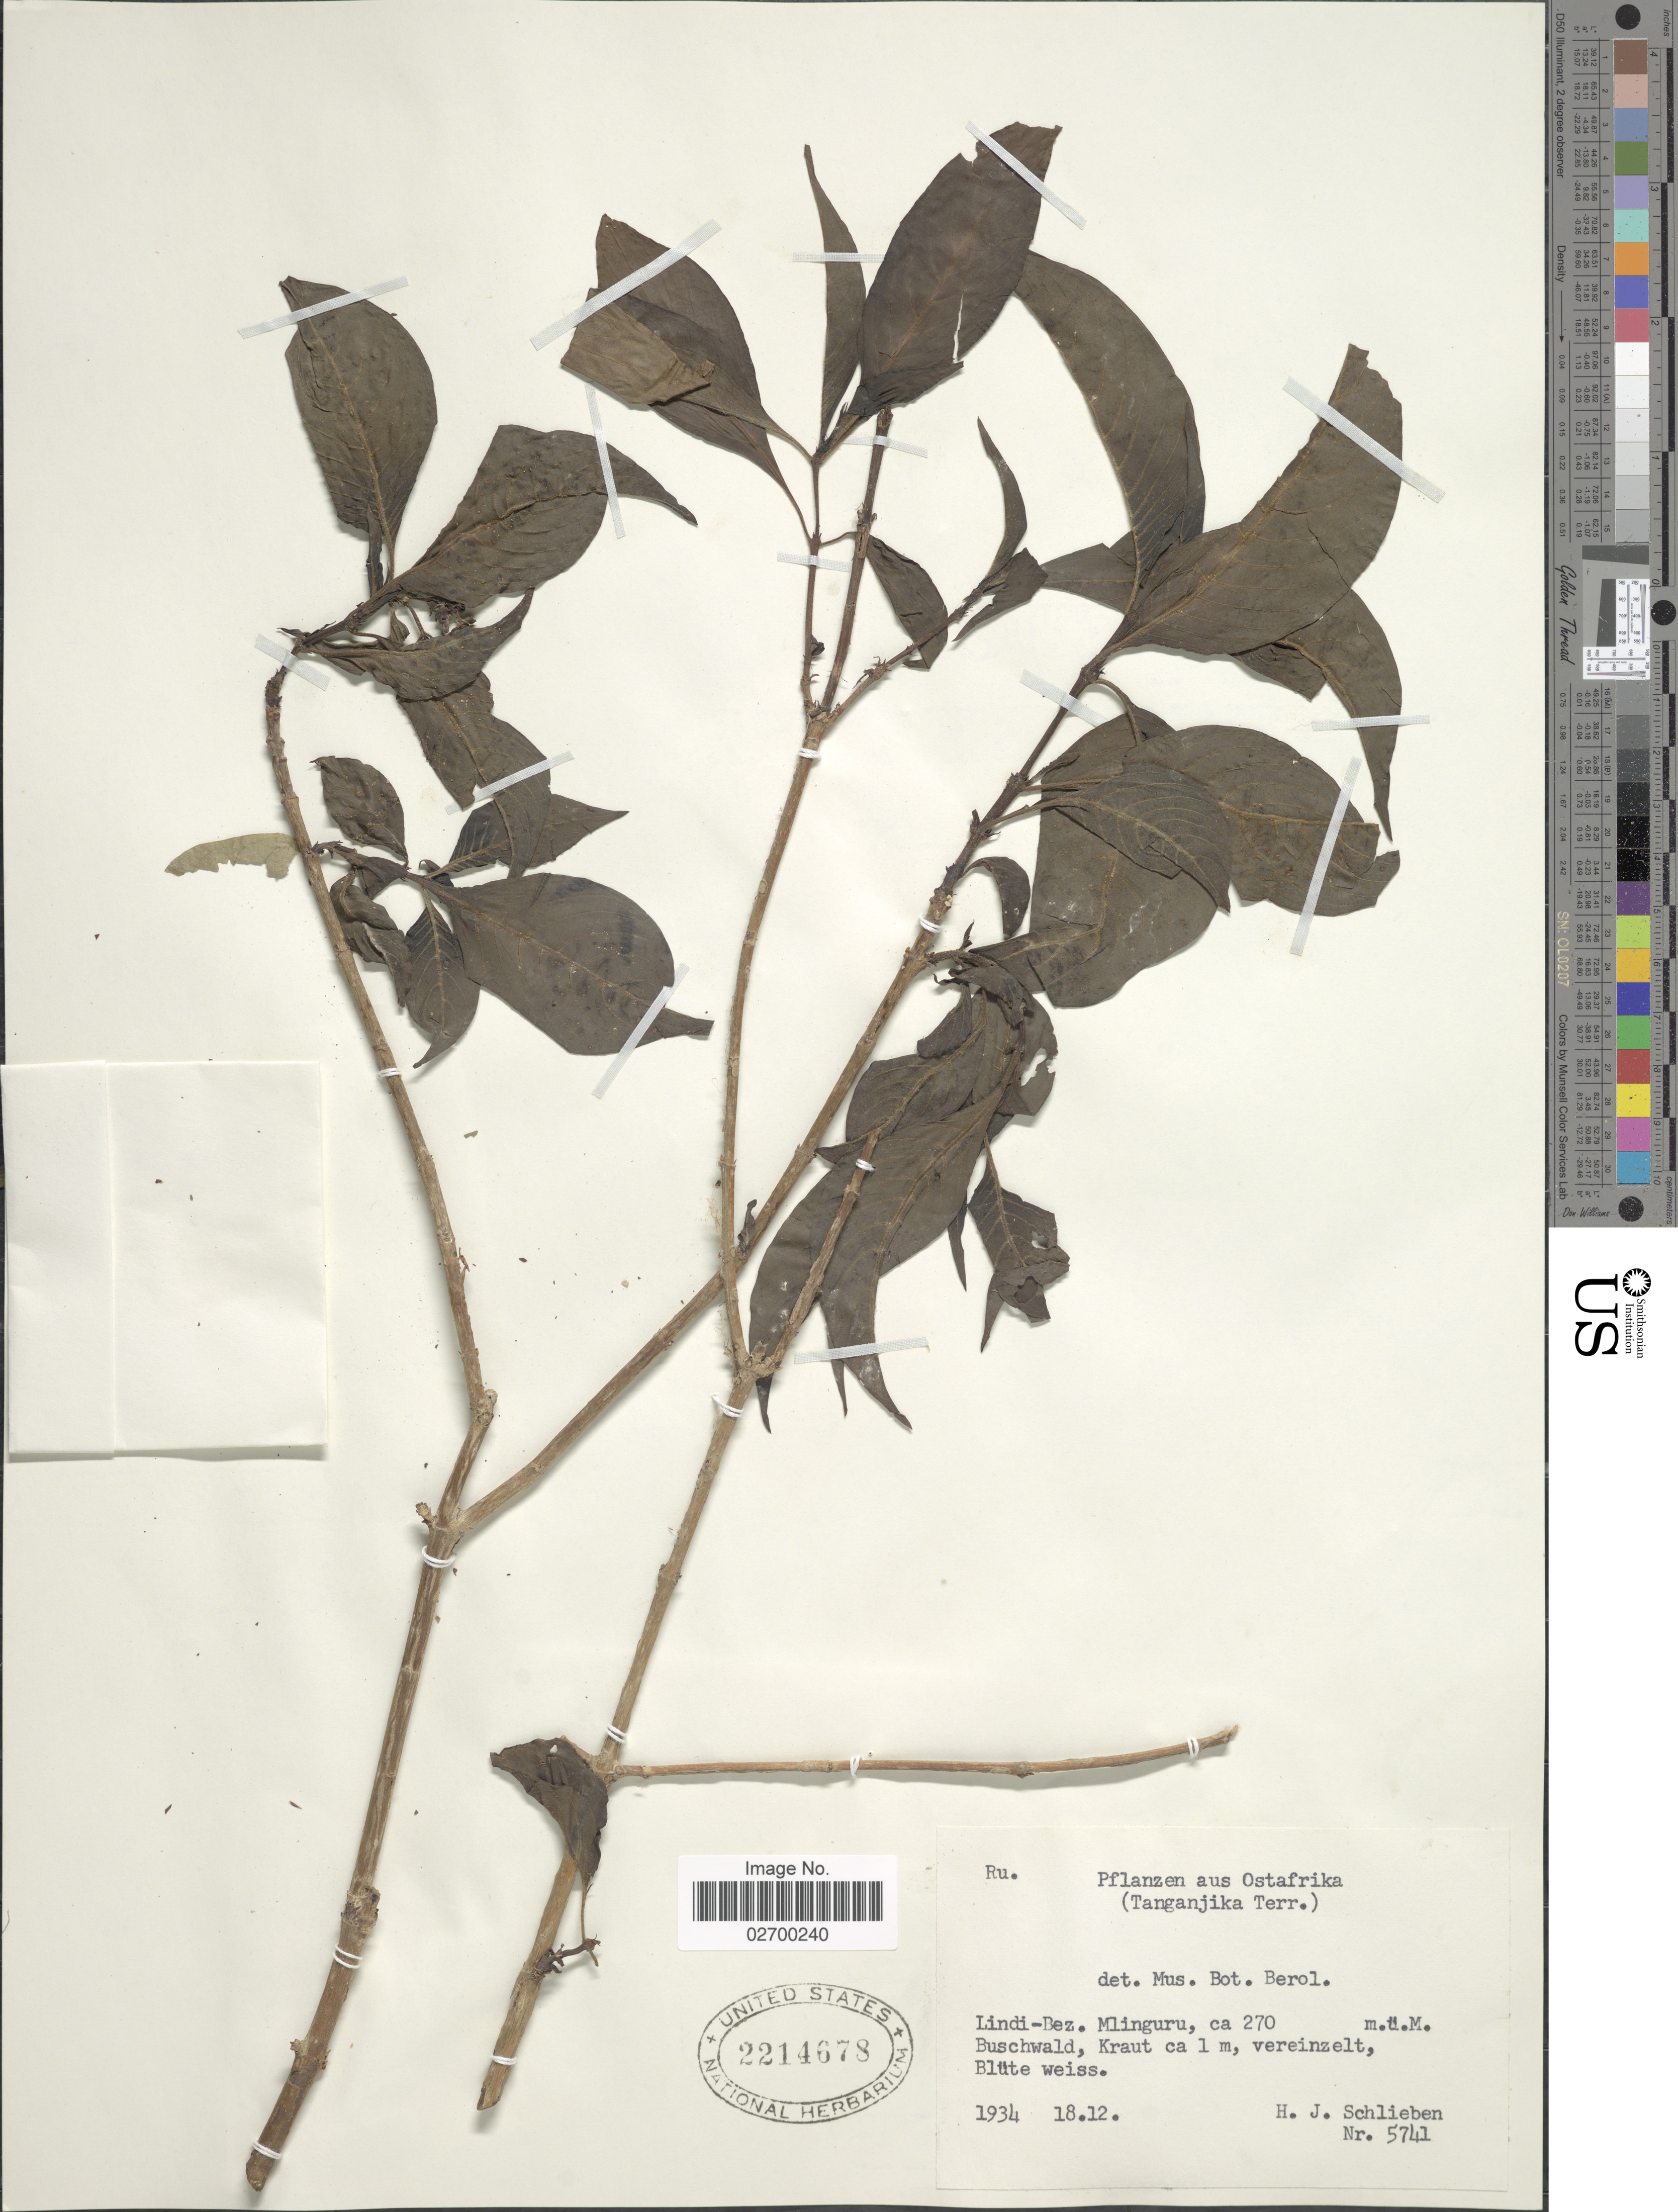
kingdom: Plantae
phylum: Tracheophyta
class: Magnoliopsida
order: Gentianales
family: Rubiaceae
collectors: H. J. Schlieben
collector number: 5741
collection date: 1934-12-18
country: Tanzania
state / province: Lindi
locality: Ostafrika. (Tanganjika Terr). Lindi-Bez. Mlinguru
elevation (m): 270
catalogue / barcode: US 2214678